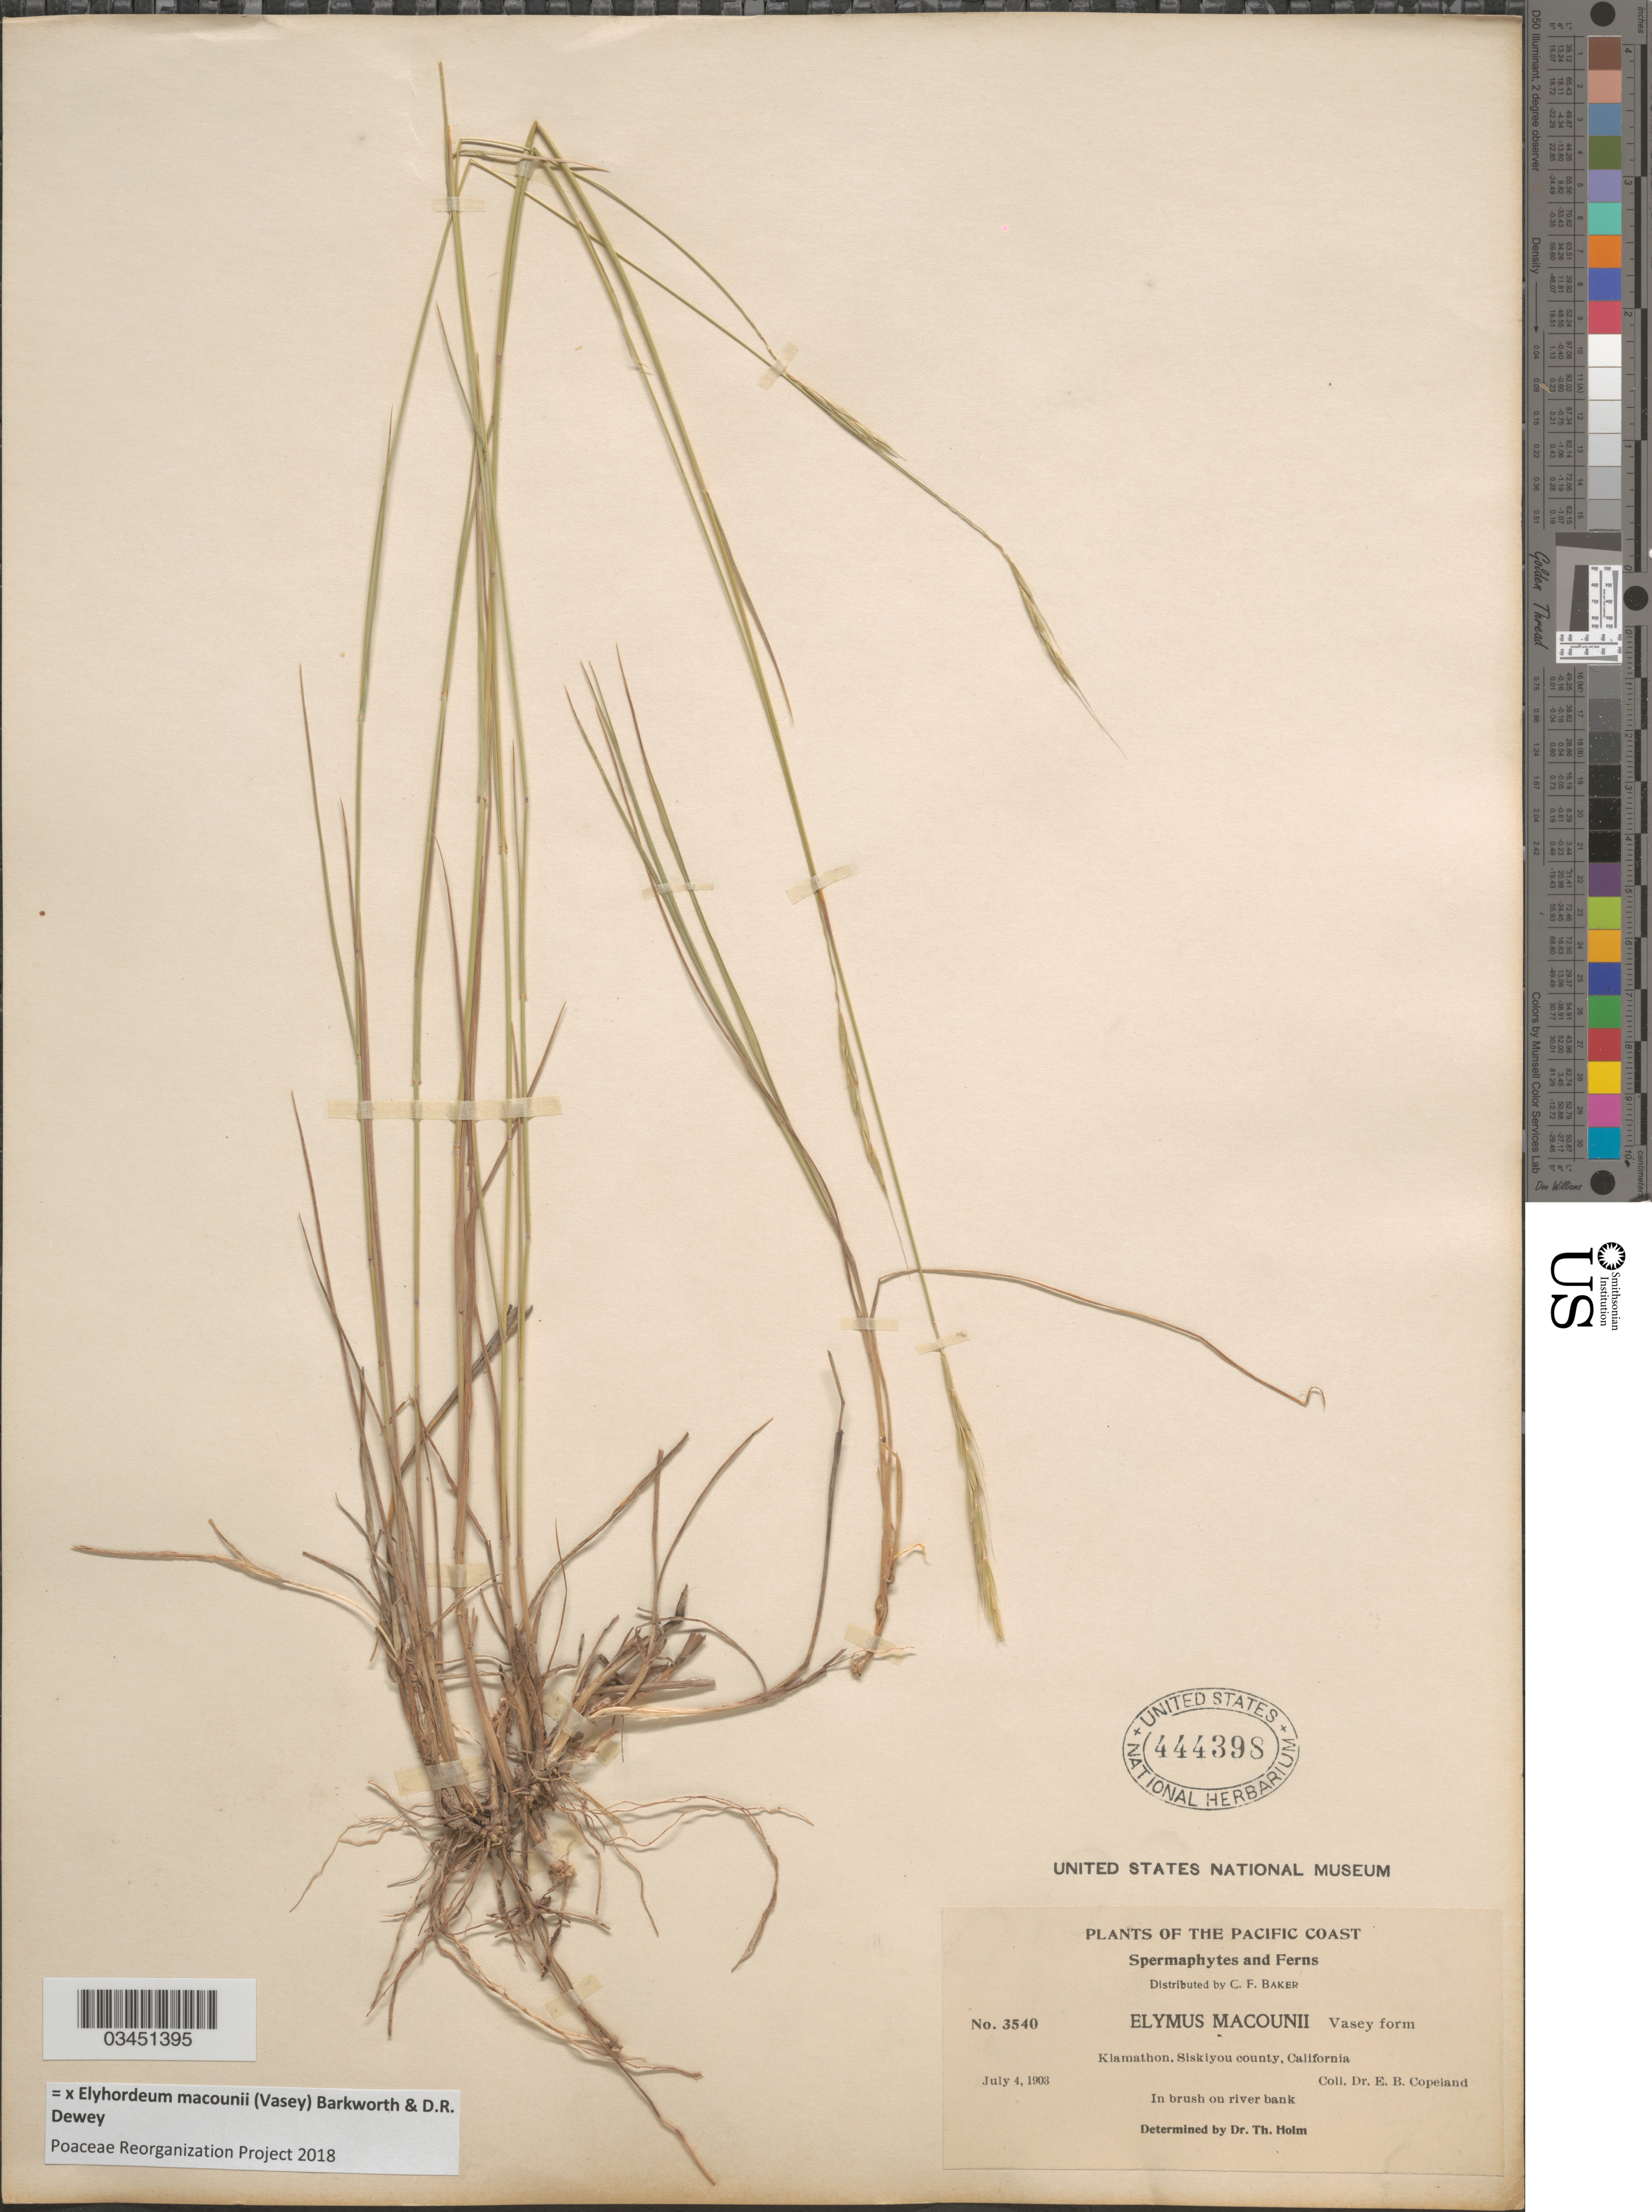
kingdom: Plantae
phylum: Tracheophyta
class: Liliopsida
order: Poales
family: Poaceae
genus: Elyhordeum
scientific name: x Elyhordeum macounii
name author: (Vasey) Barkworth & Dewey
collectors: E. B. Copeland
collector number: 3540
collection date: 1903-07-04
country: United States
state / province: California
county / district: Siskiyou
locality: The Pacific Coast. Klamathon, Siskiyou county. In brush on river bank.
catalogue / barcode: US 444398